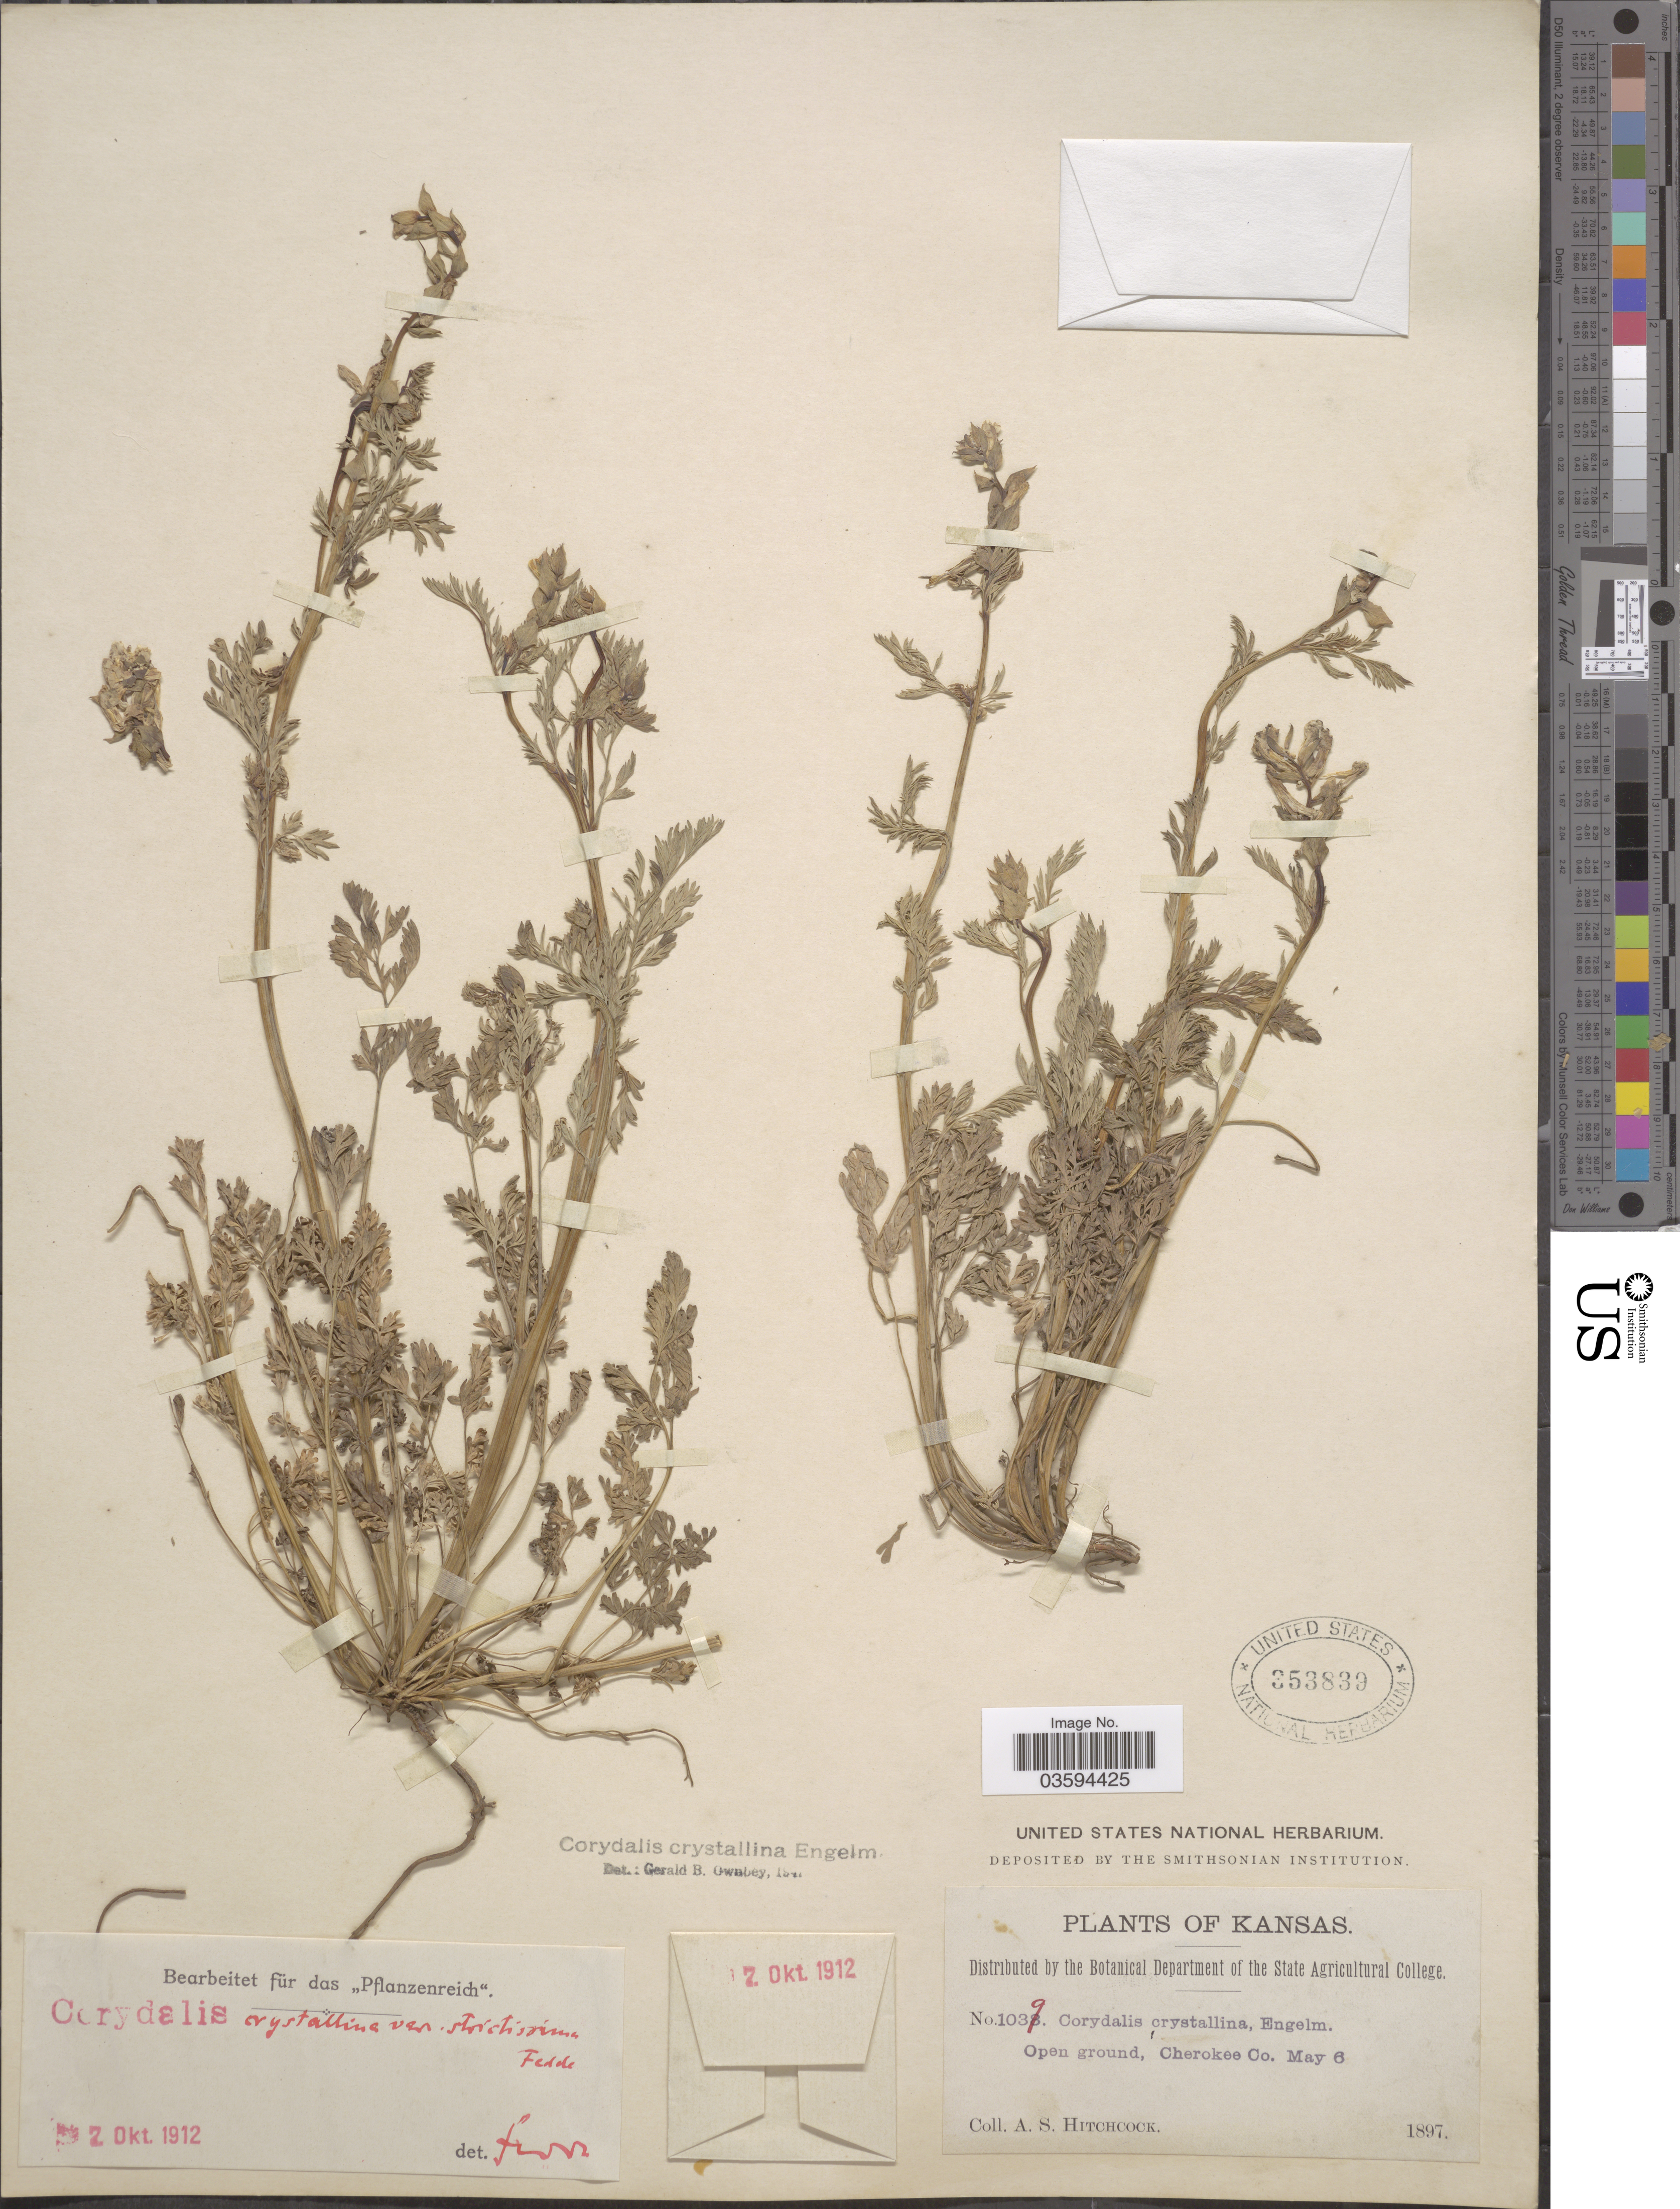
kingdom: Plantae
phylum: Tracheophyta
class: Magnoliopsida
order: Ranunculales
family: Papaveraceae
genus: Corydalis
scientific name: Corydalis crystallina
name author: (Engelm. ex A. Gray) Torr. & A. Gray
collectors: A. S. Hitchcock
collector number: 1039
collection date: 1897-05-06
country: United States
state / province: Kansas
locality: Cherokee Co.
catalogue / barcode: US 353839